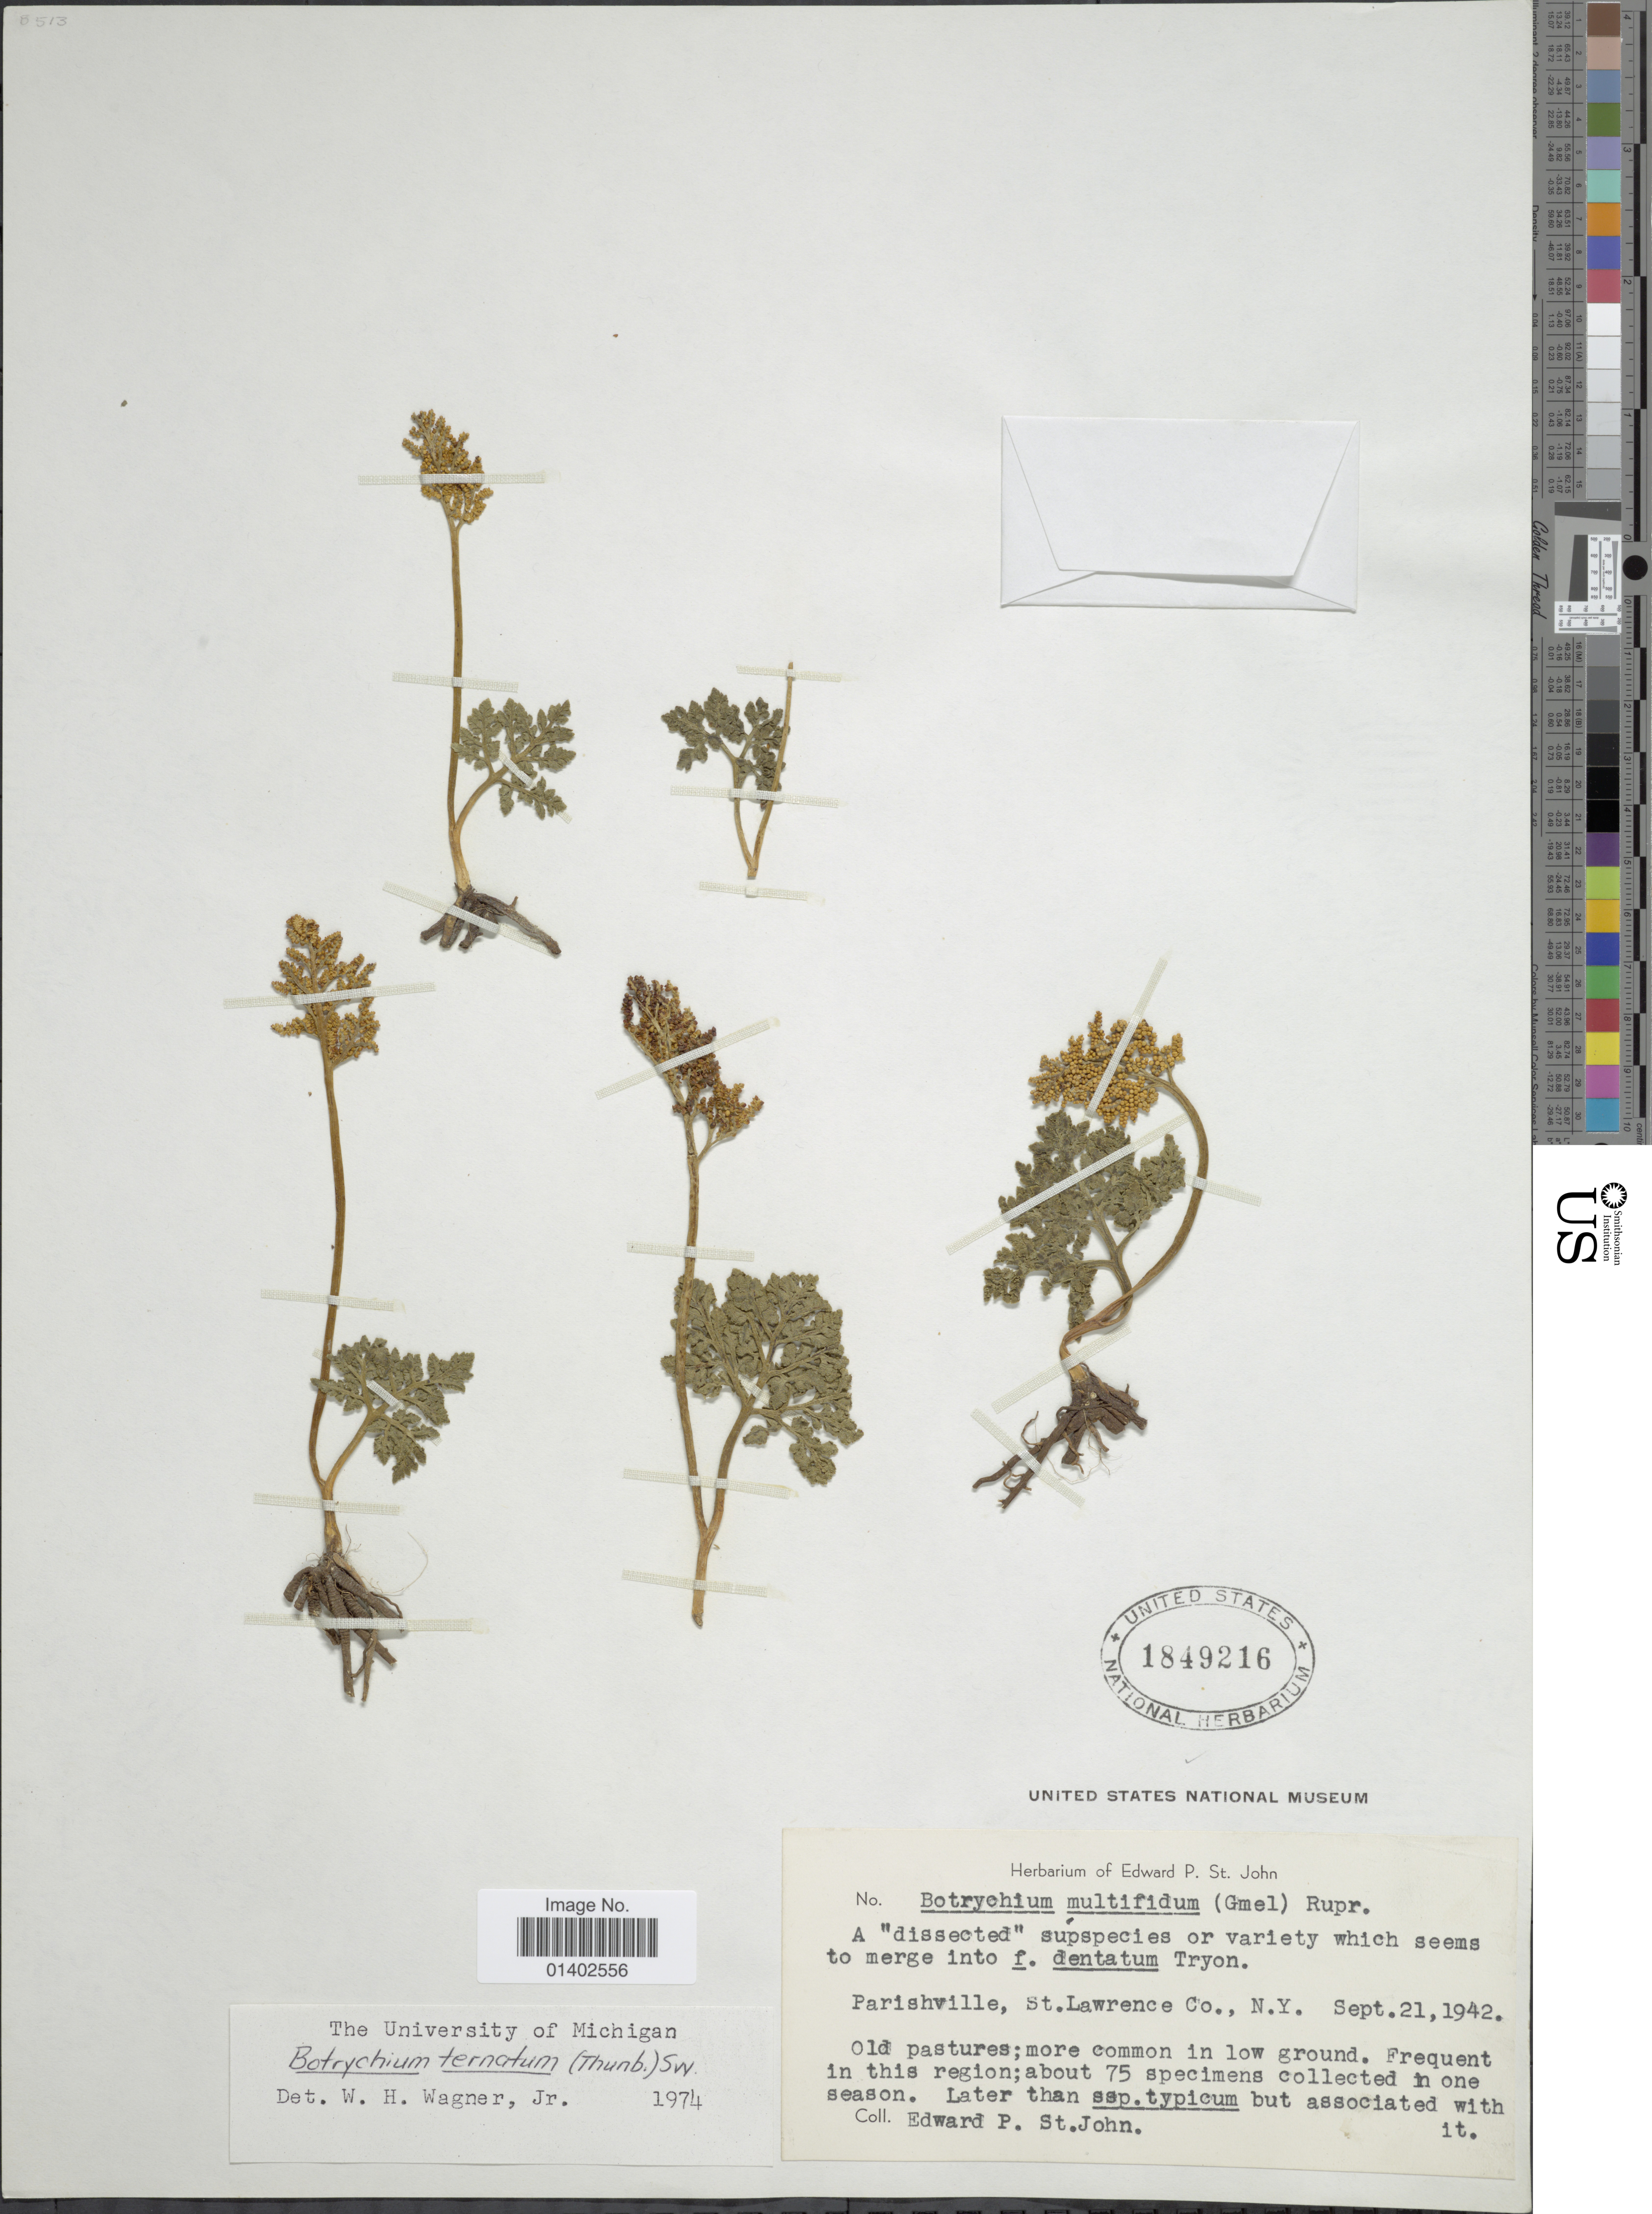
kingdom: Plantae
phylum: Tracheophyta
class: Polypodiopsida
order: Ophioglossales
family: Ophioglossaceae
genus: Botrychium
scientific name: Botrychium rugulosum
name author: W.H. Wagner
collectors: E. P. St. John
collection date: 1942-09-21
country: United States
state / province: New York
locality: Parishville, St Lawrence Co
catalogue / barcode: US 1849216